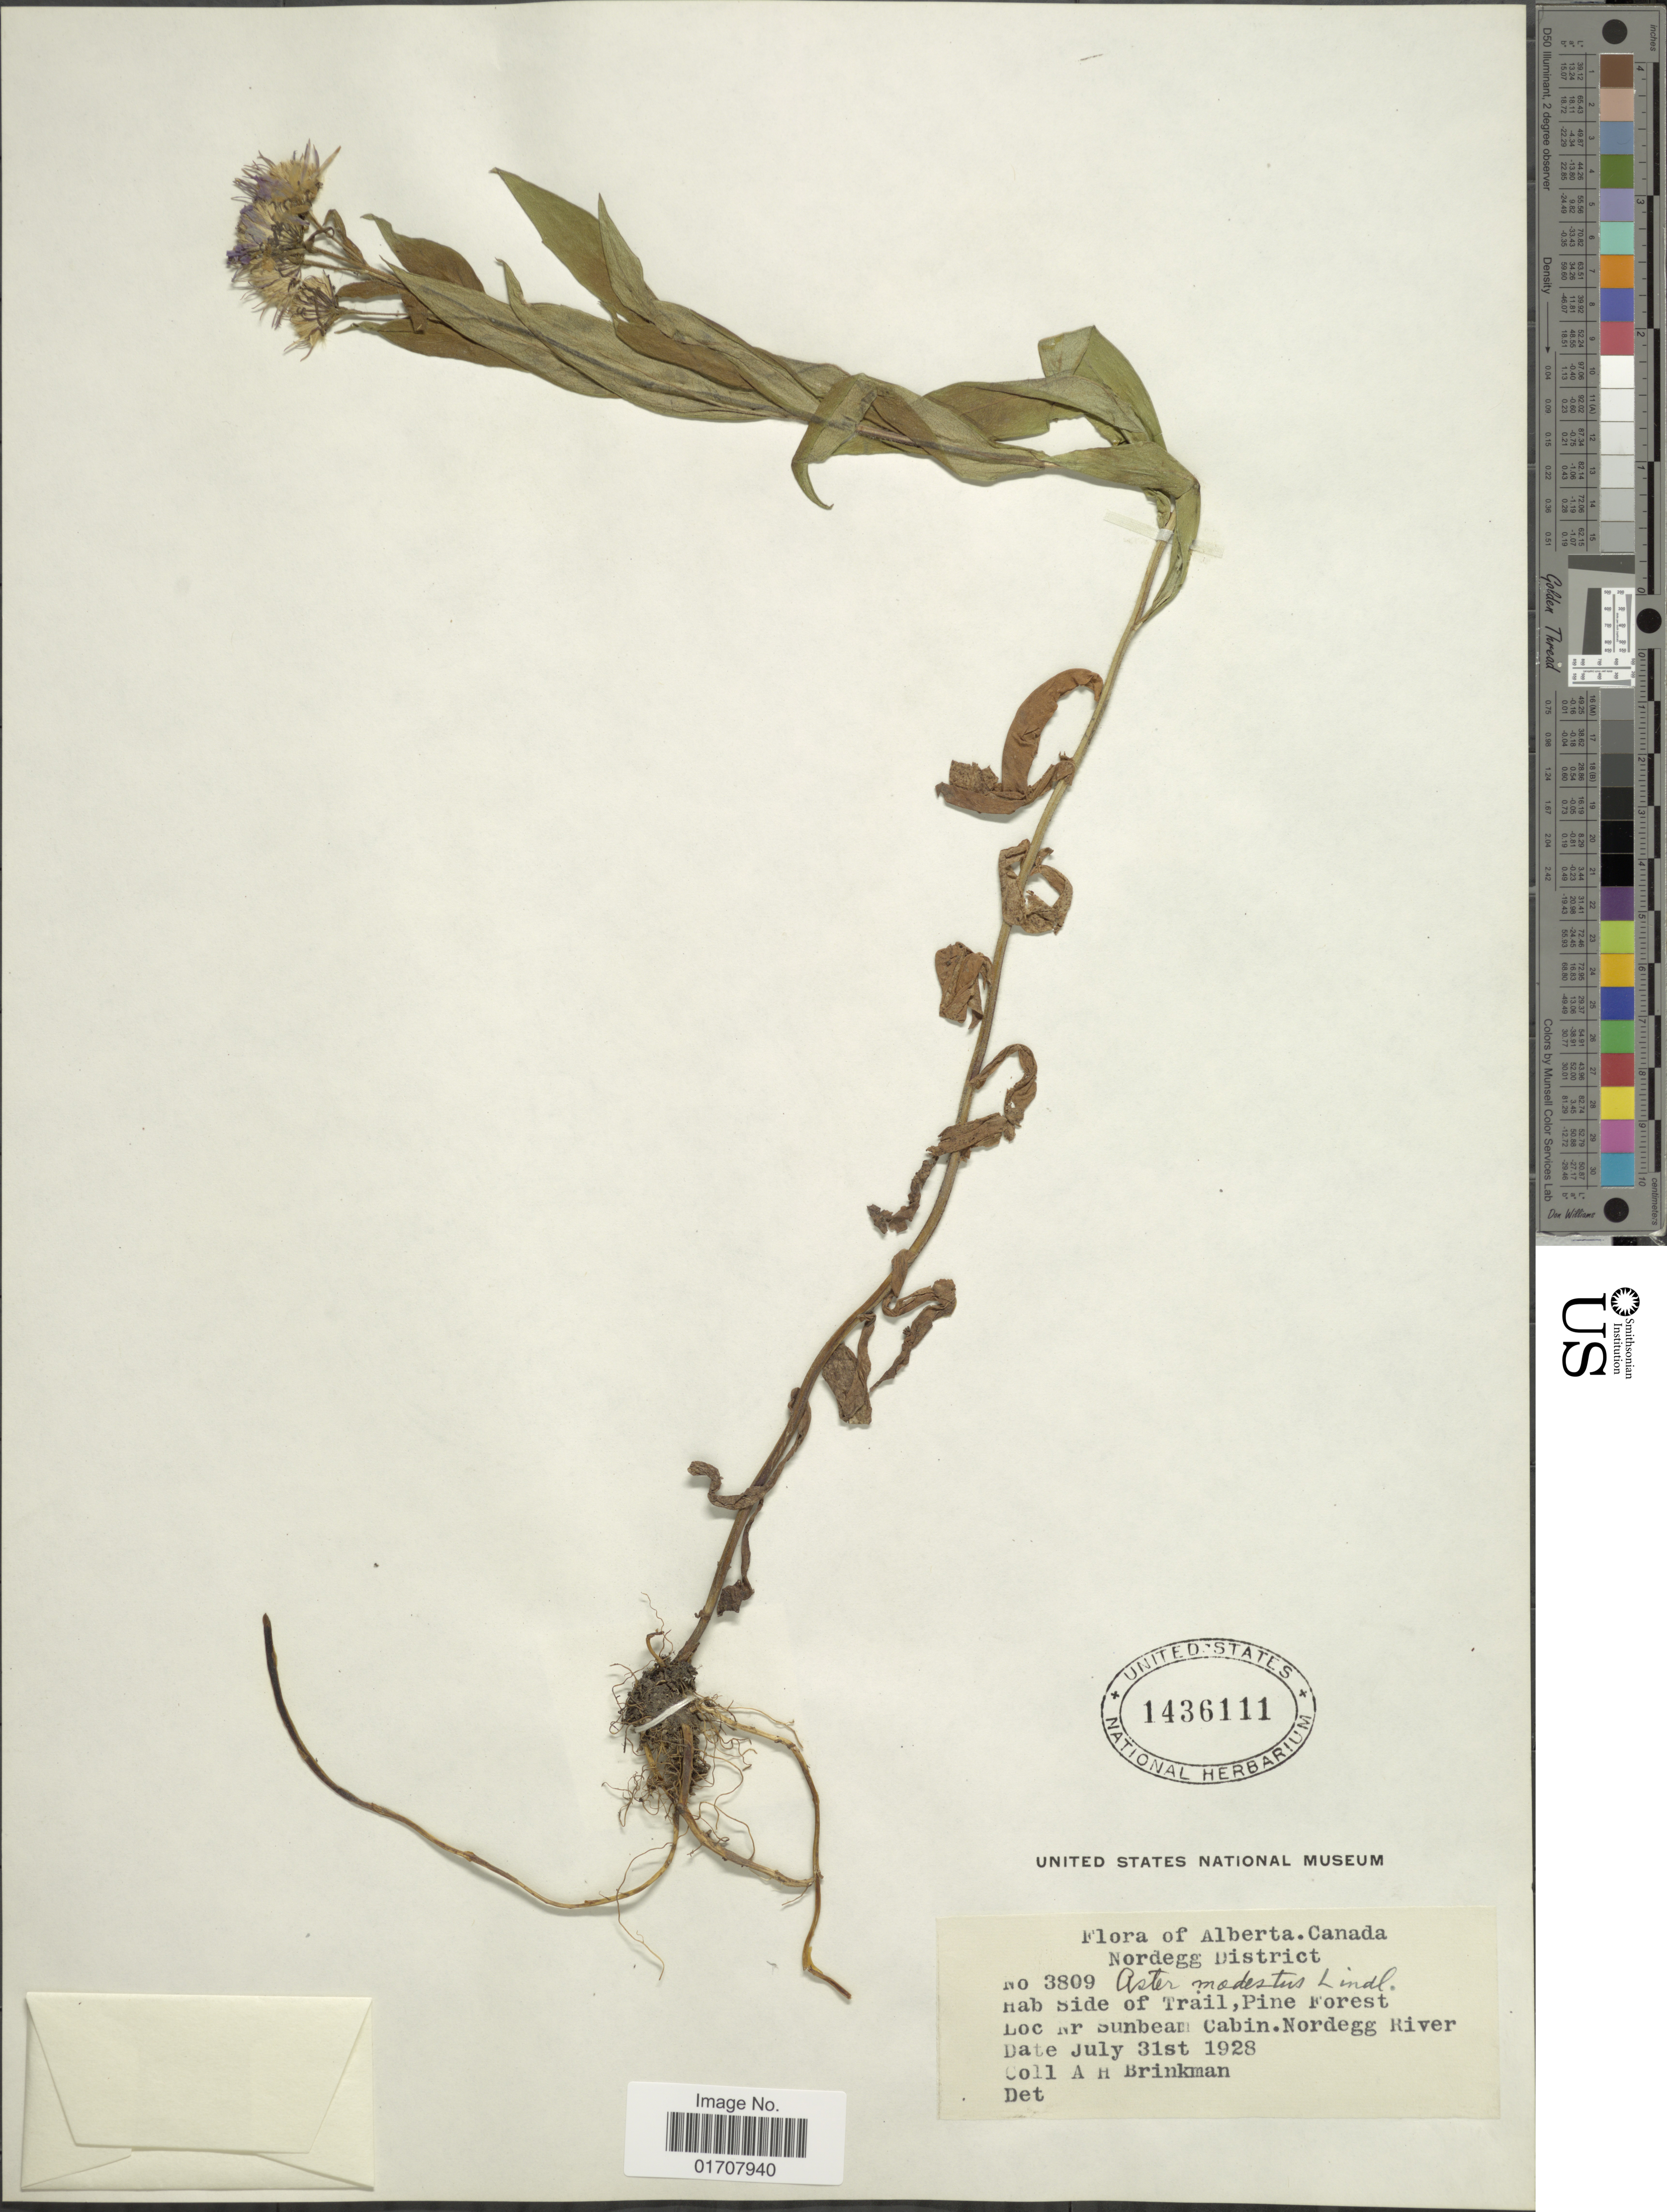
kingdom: Plantae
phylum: Tracheophyta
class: Magnoliopsida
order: Asterales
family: Asteraceae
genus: Canadanthus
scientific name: Canadanthus modestus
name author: (Lindl.) G.L. Nesom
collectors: A. Brinkman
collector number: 3809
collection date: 1928-07-31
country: Canada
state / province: Alberta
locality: Nordegg District, Side of Trail, Pine Forest, Nr. Sunbeam Cabin, Nordegg River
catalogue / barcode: US 1436111